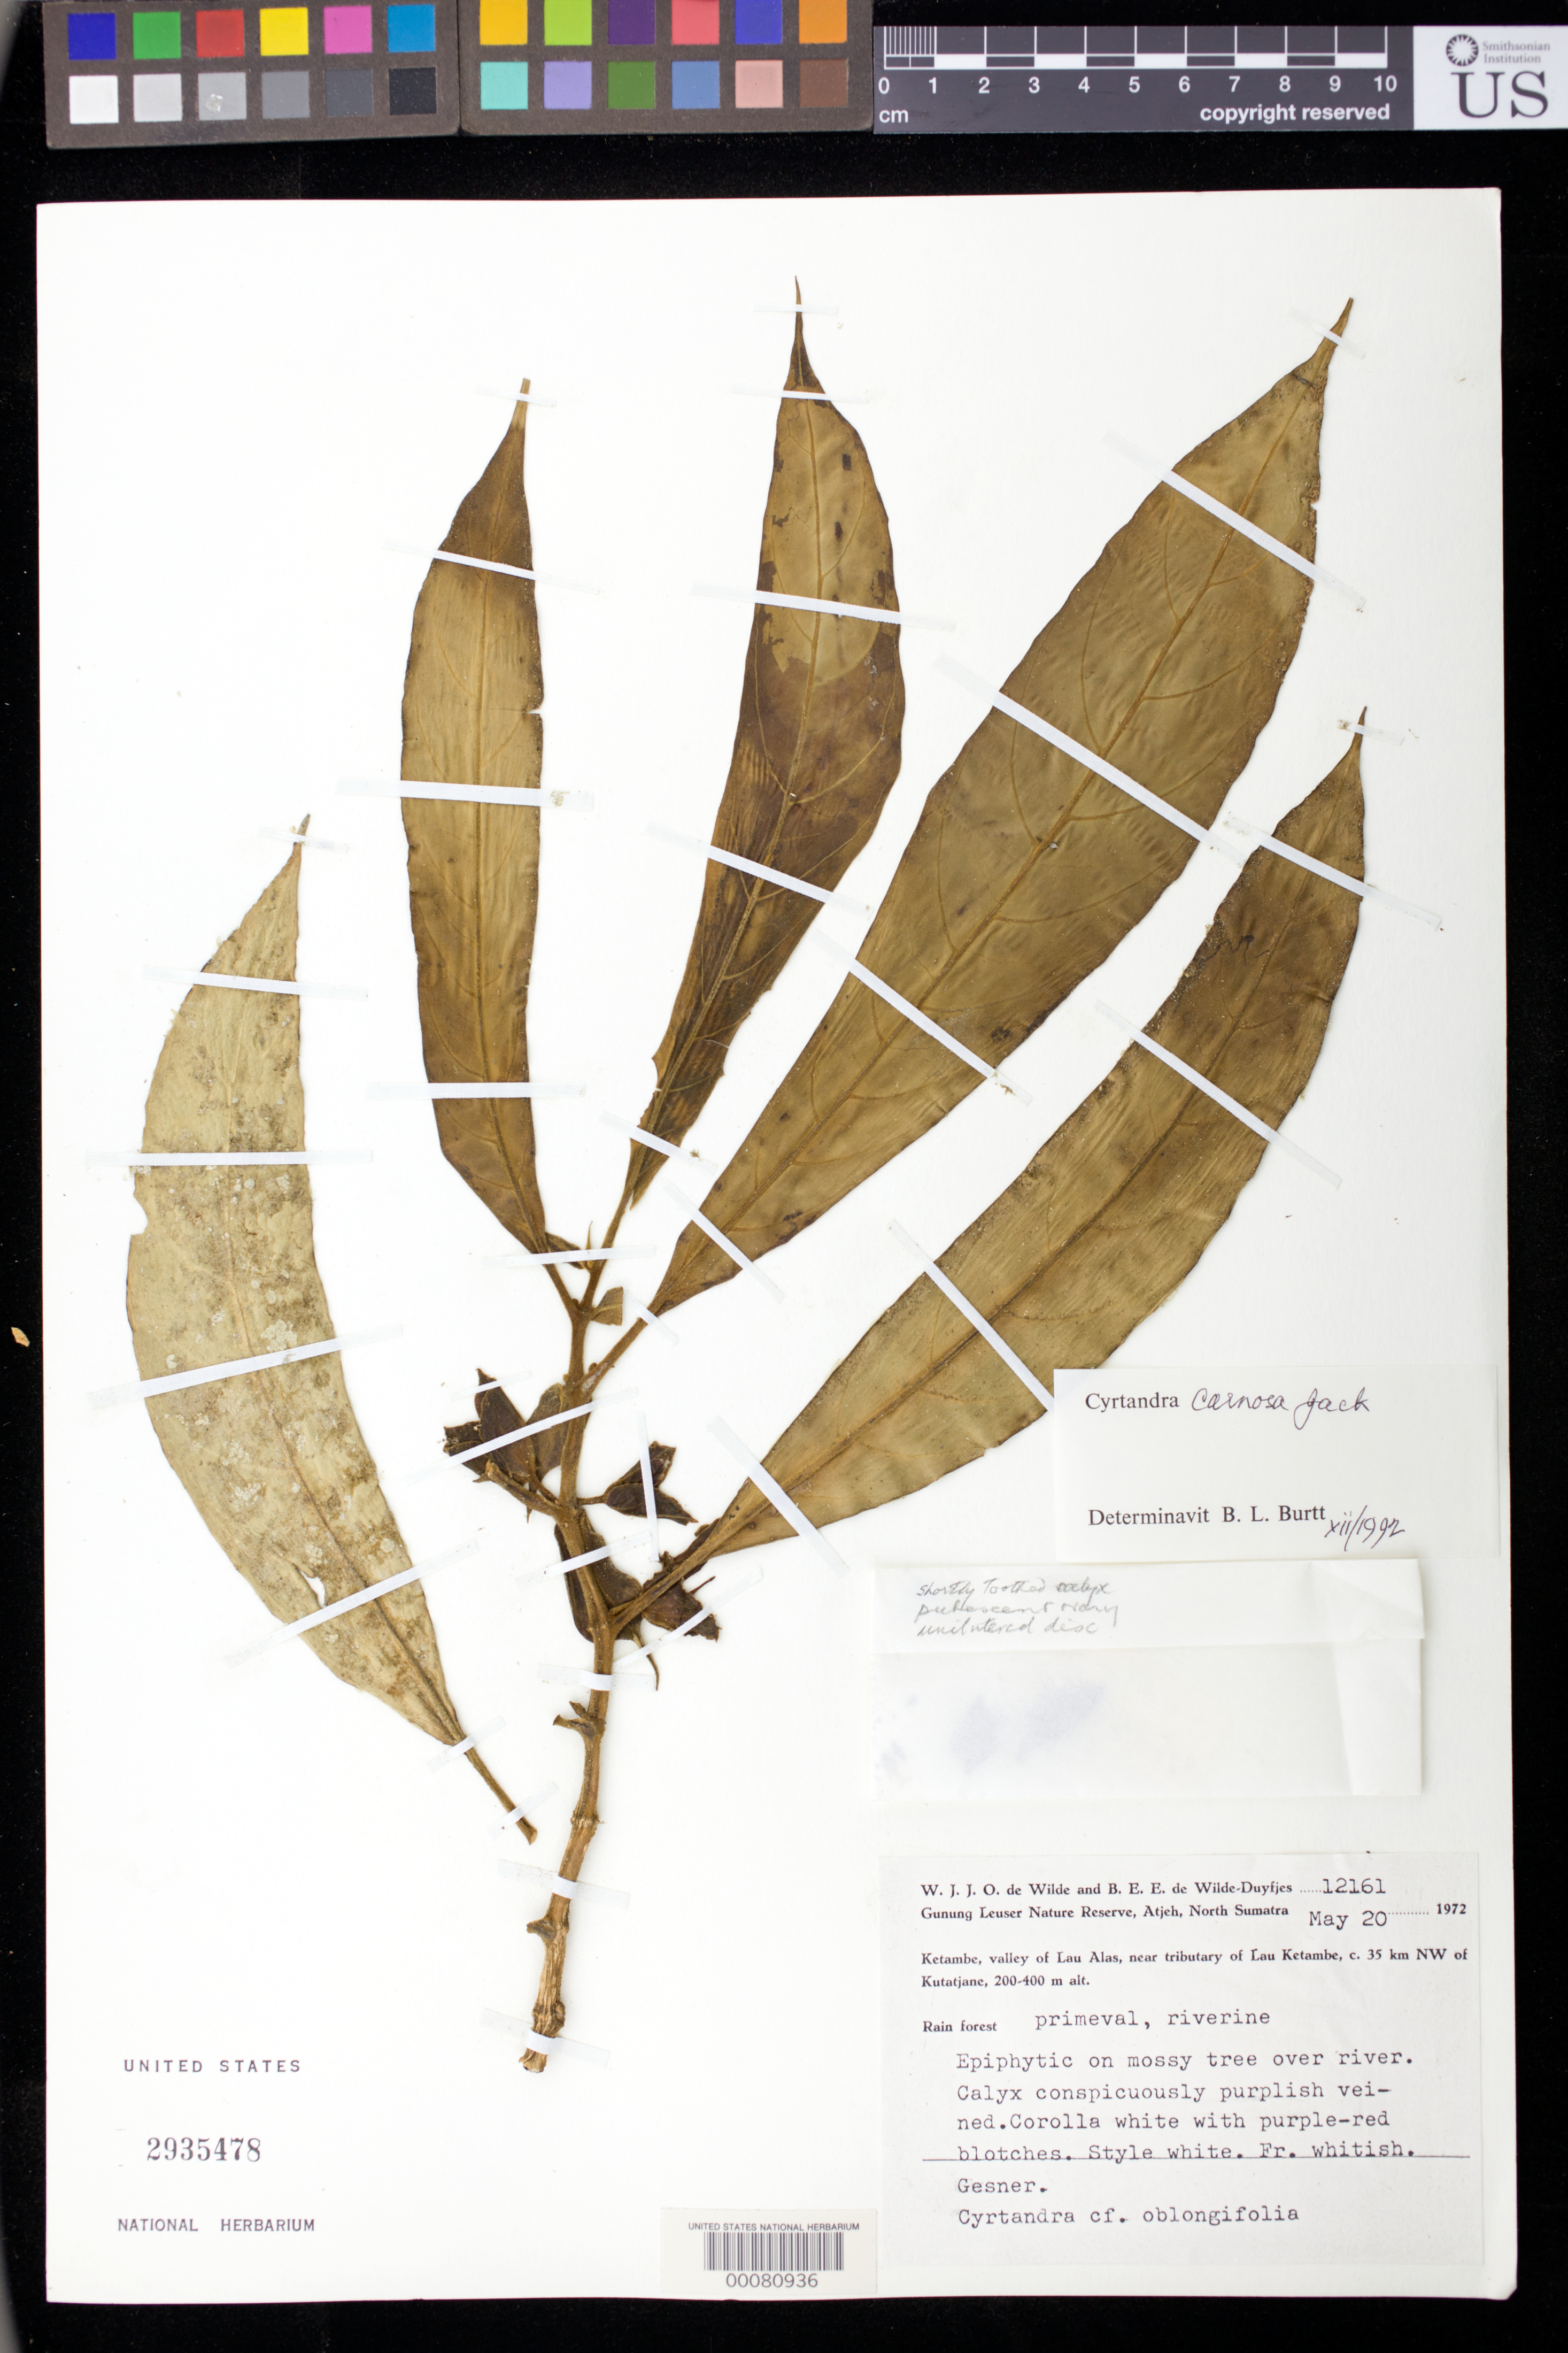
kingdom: Plantae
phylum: Tracheophyta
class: Magnoliopsida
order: Lamiales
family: Gesneriaceae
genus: Cyrtandra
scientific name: Cyrtandra carnosa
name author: Jack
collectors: W. J. de Wilde & B. E. de Wilde-Duyfjes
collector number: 12161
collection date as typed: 20 May 1972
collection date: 1972-05-20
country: Indonesia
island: Sumatra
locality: North sumatra, Atjeh, gunung leuser nature reserve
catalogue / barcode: US 2935478